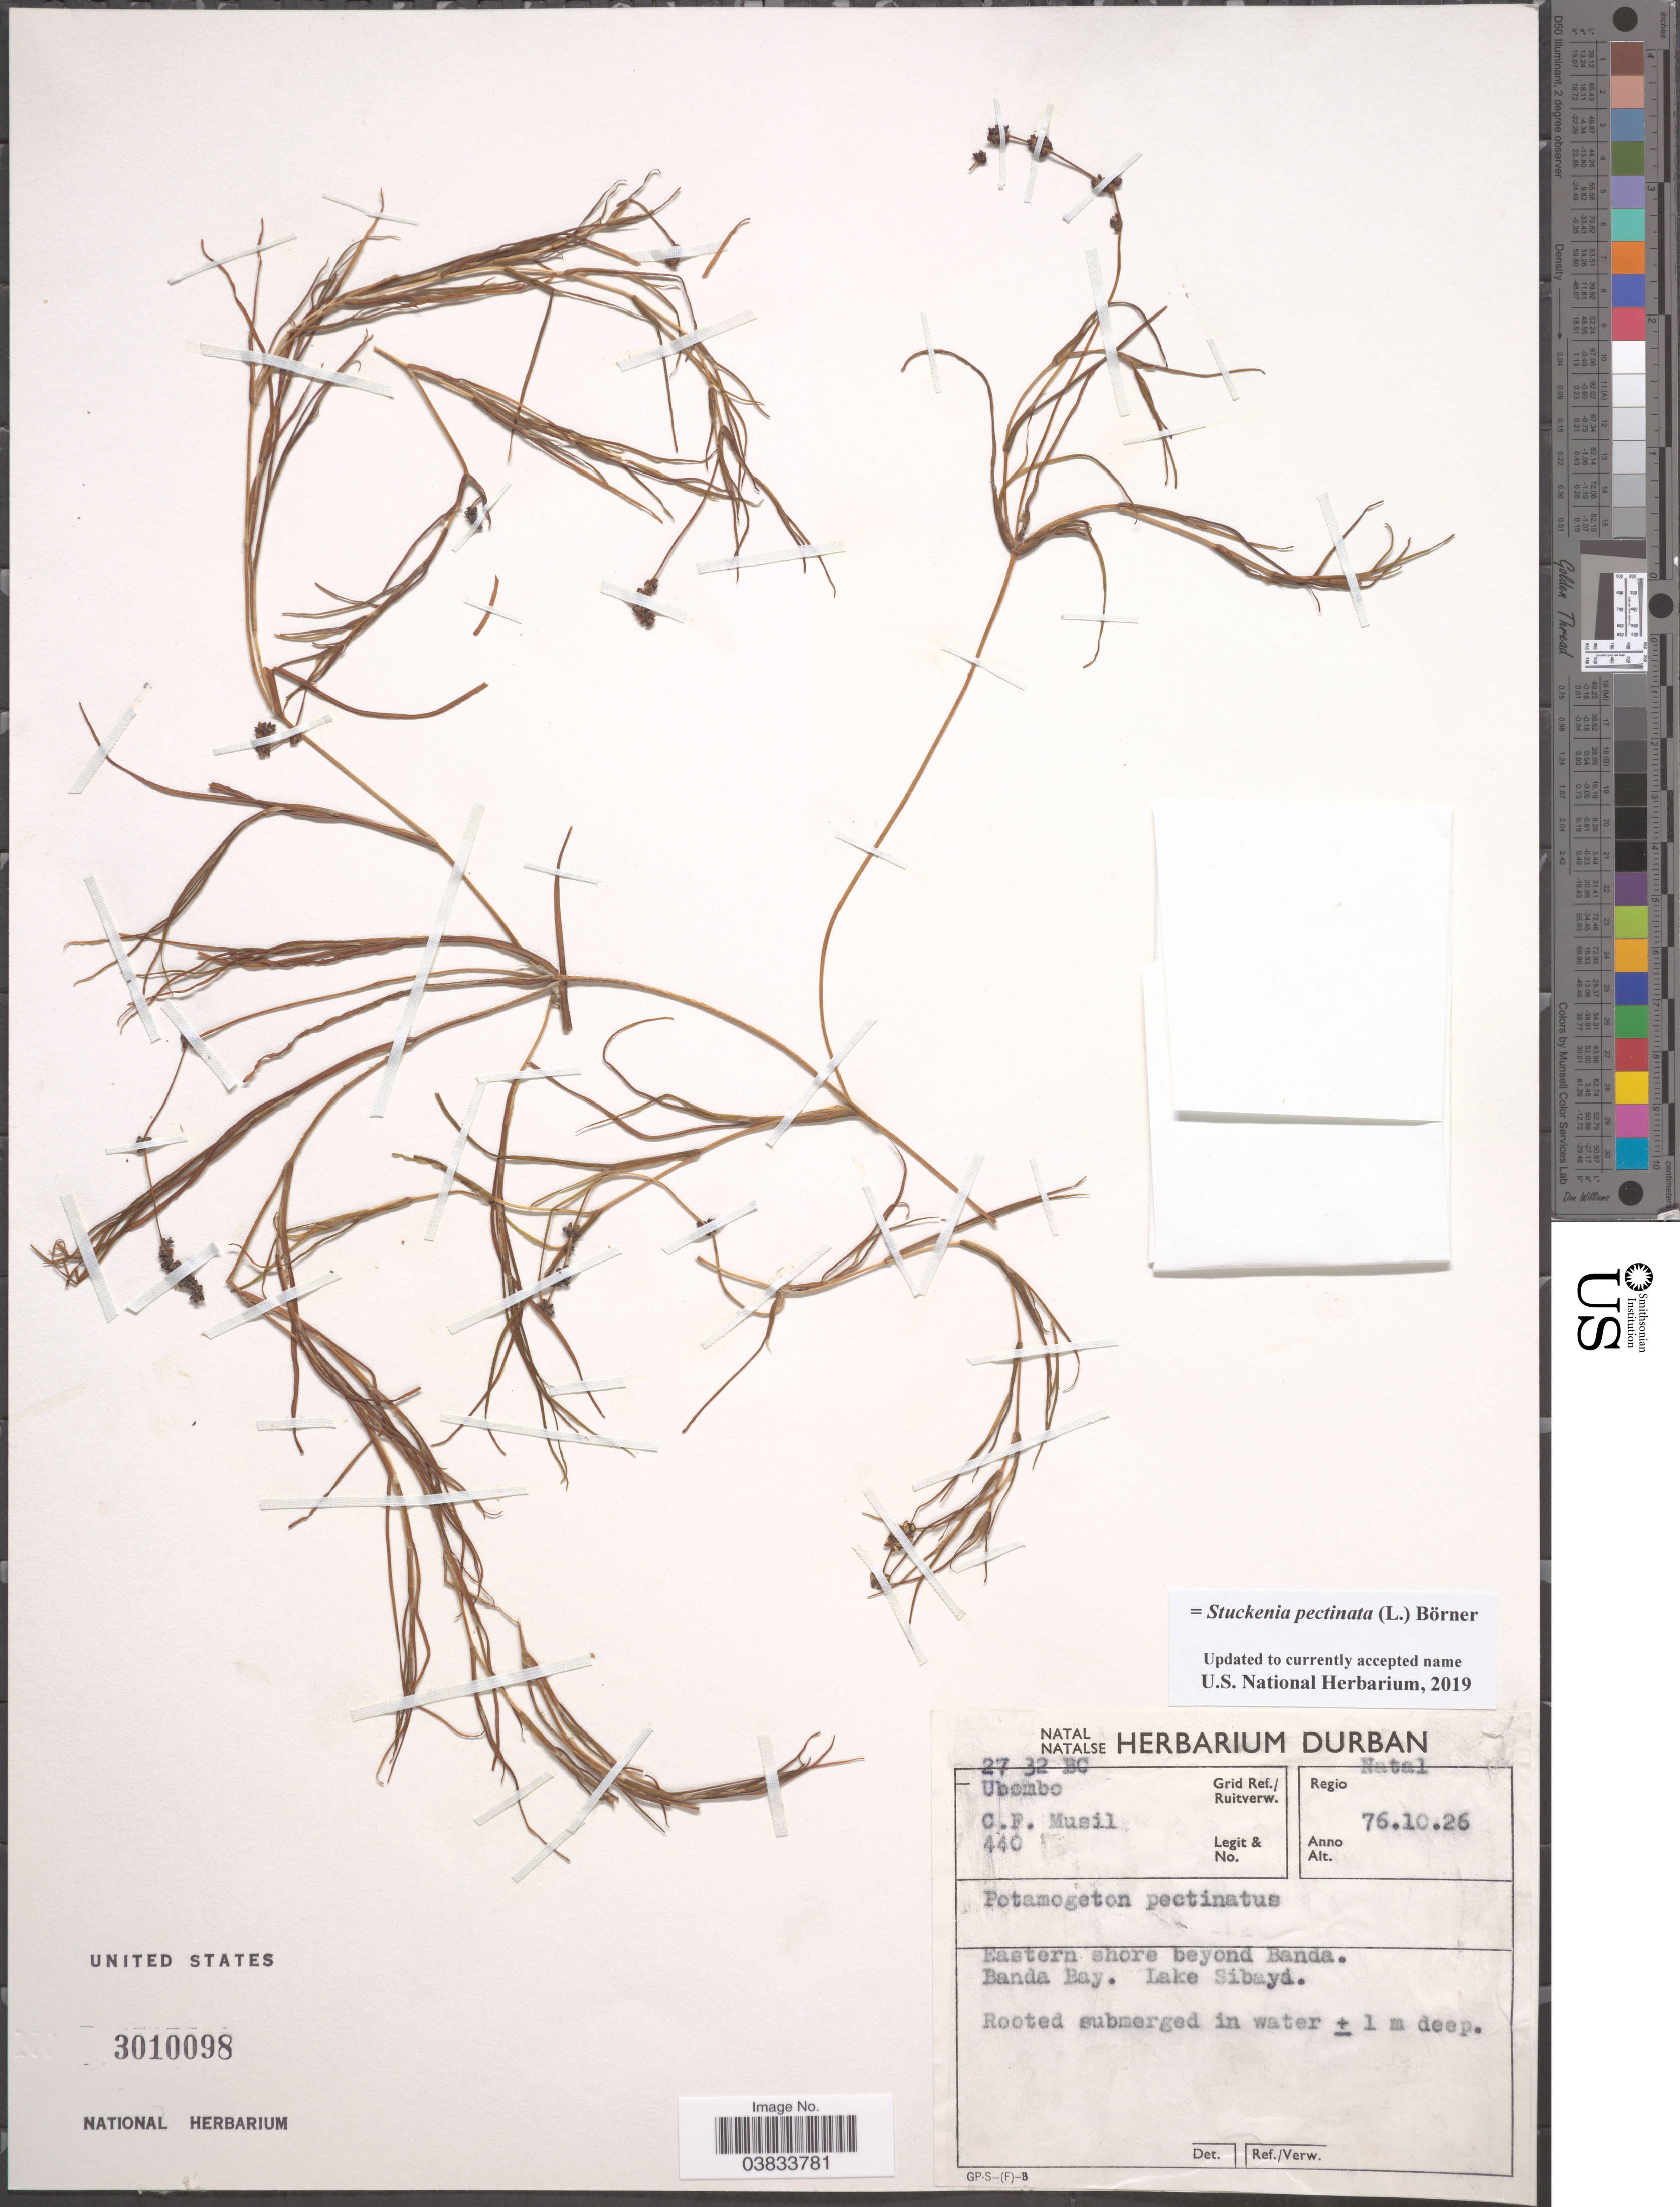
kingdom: Plantae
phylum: Tracheophyta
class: Liliopsida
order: Alismatales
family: Potamogetonaceae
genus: Stuckenia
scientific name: Stuckenia pectinata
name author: (L.) Börner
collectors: C. Musil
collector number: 440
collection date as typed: Transcribed d/m/y: 26/10/76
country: South Africa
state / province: KwaZulu-Natal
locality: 27 32 BC Ubombo Grid Ref./ Ruitverw. Regio Natal. Eastern shore beyond Banda. Banda Bay. Lake Sibaya.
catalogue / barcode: US 3010098